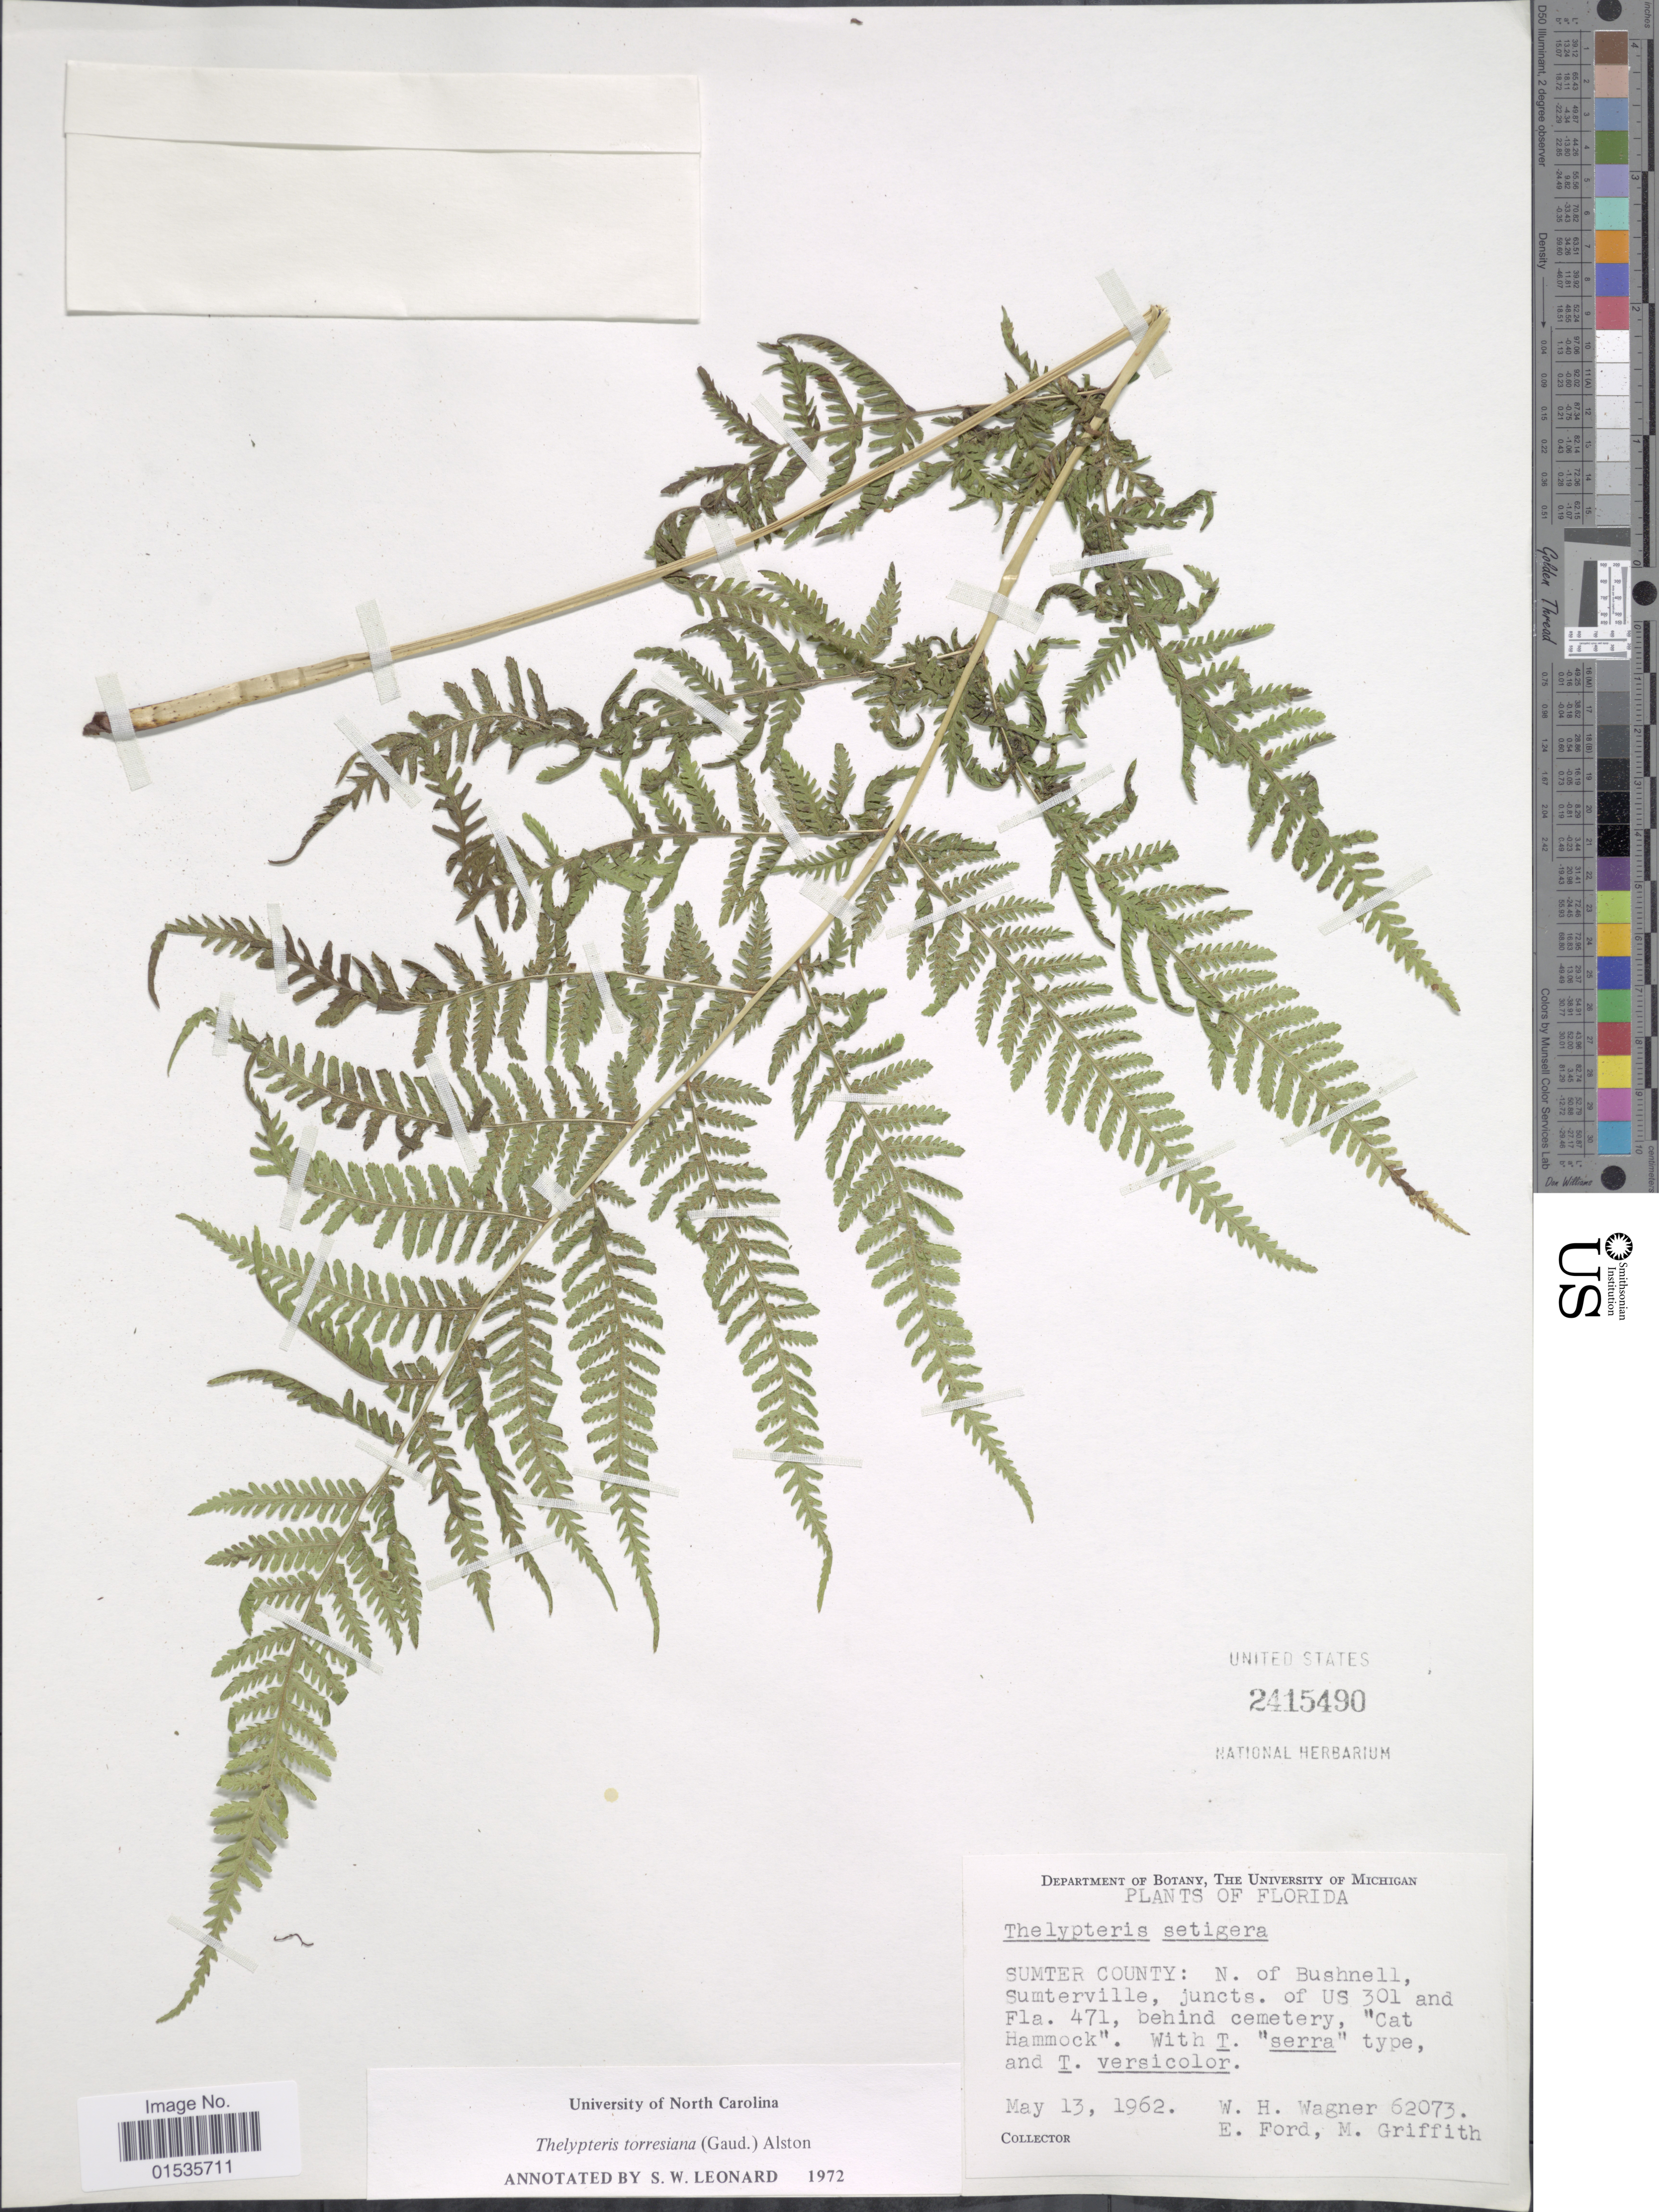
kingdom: Plantae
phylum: Tracheophyta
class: Polypodiopsida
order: Polypodiales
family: Thelypteridaceae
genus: Macrothelypteris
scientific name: Macrothelypteris torresiana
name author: (Gaudich.) Ching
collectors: W. H. Wagner, E. Ford & M. Griffith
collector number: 62073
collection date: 1962-05-13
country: United States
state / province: Florida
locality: Sumter County: N. of Bushnell, Sumterville, juncts. US 301 and Fla.471.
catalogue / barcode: US 2415490